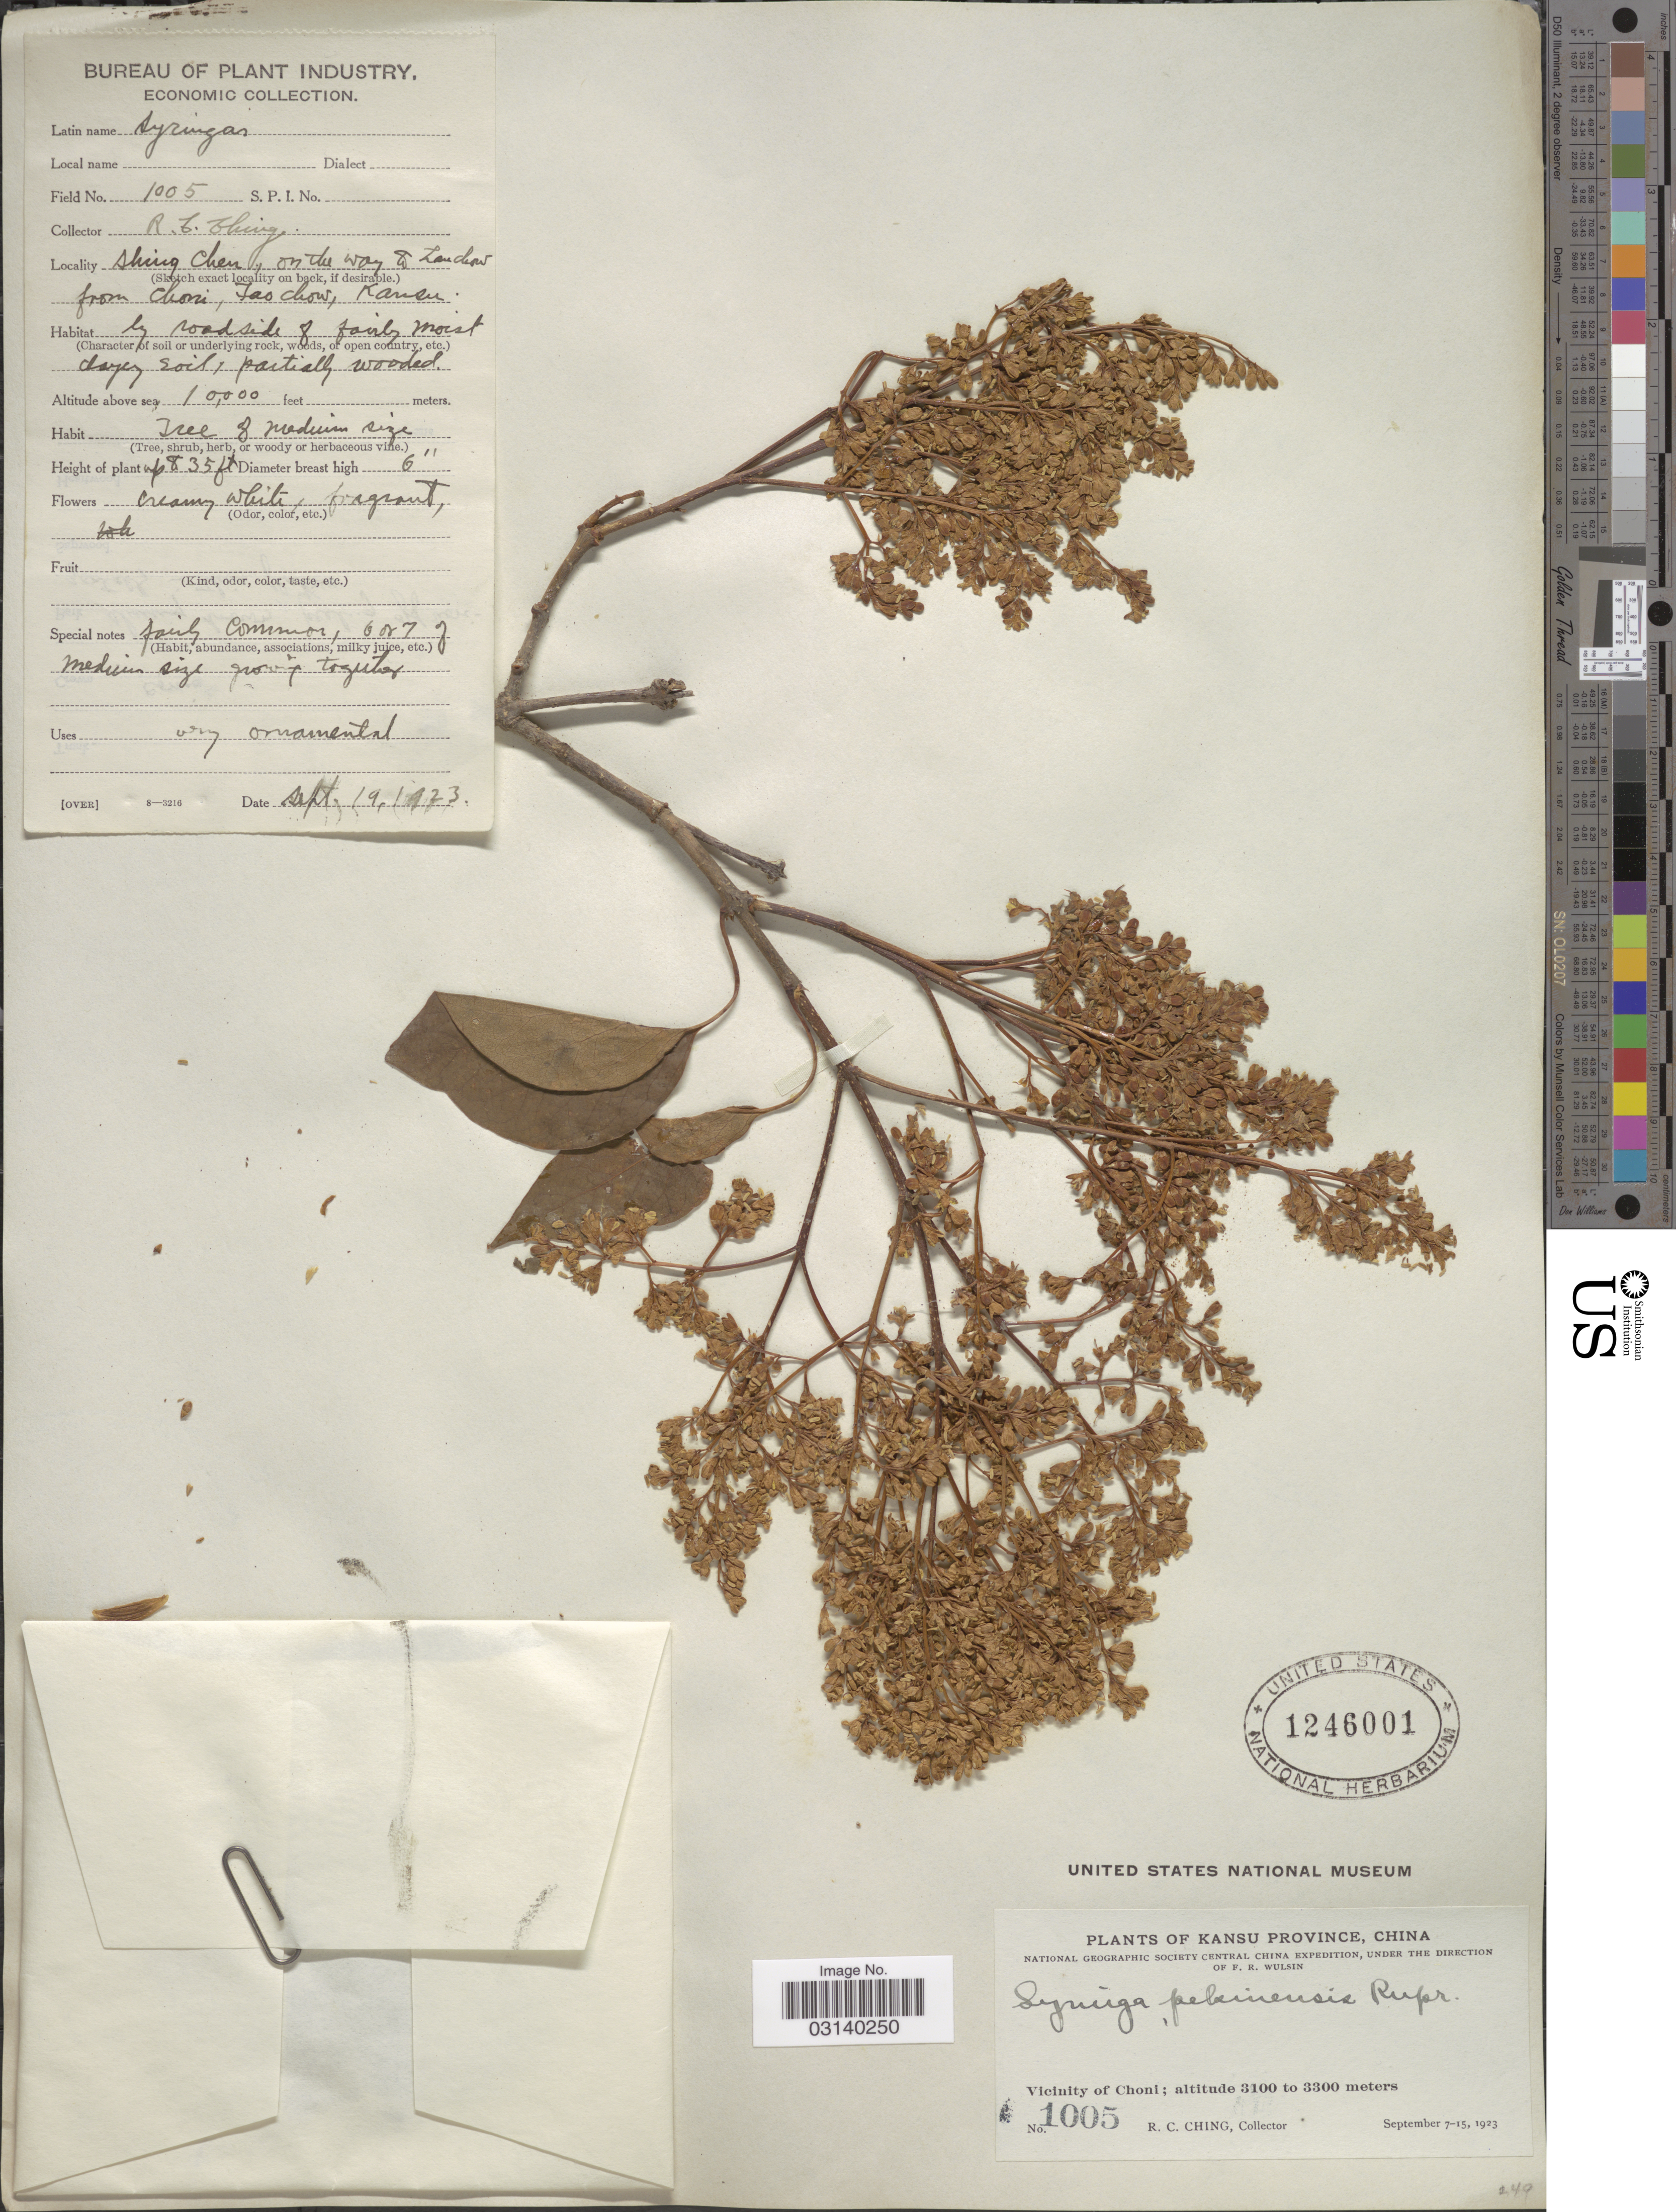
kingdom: Plantae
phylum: Tracheophyta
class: Magnoliopsida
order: Lamiales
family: Oleaceae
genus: Syringa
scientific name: Syringa pekinensis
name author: Rupr.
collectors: R. C. Ching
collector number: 1005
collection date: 1923-09-19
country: China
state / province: Gansu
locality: Kansu Province. Vicinity of Choni.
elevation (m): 3048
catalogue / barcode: US 1246001